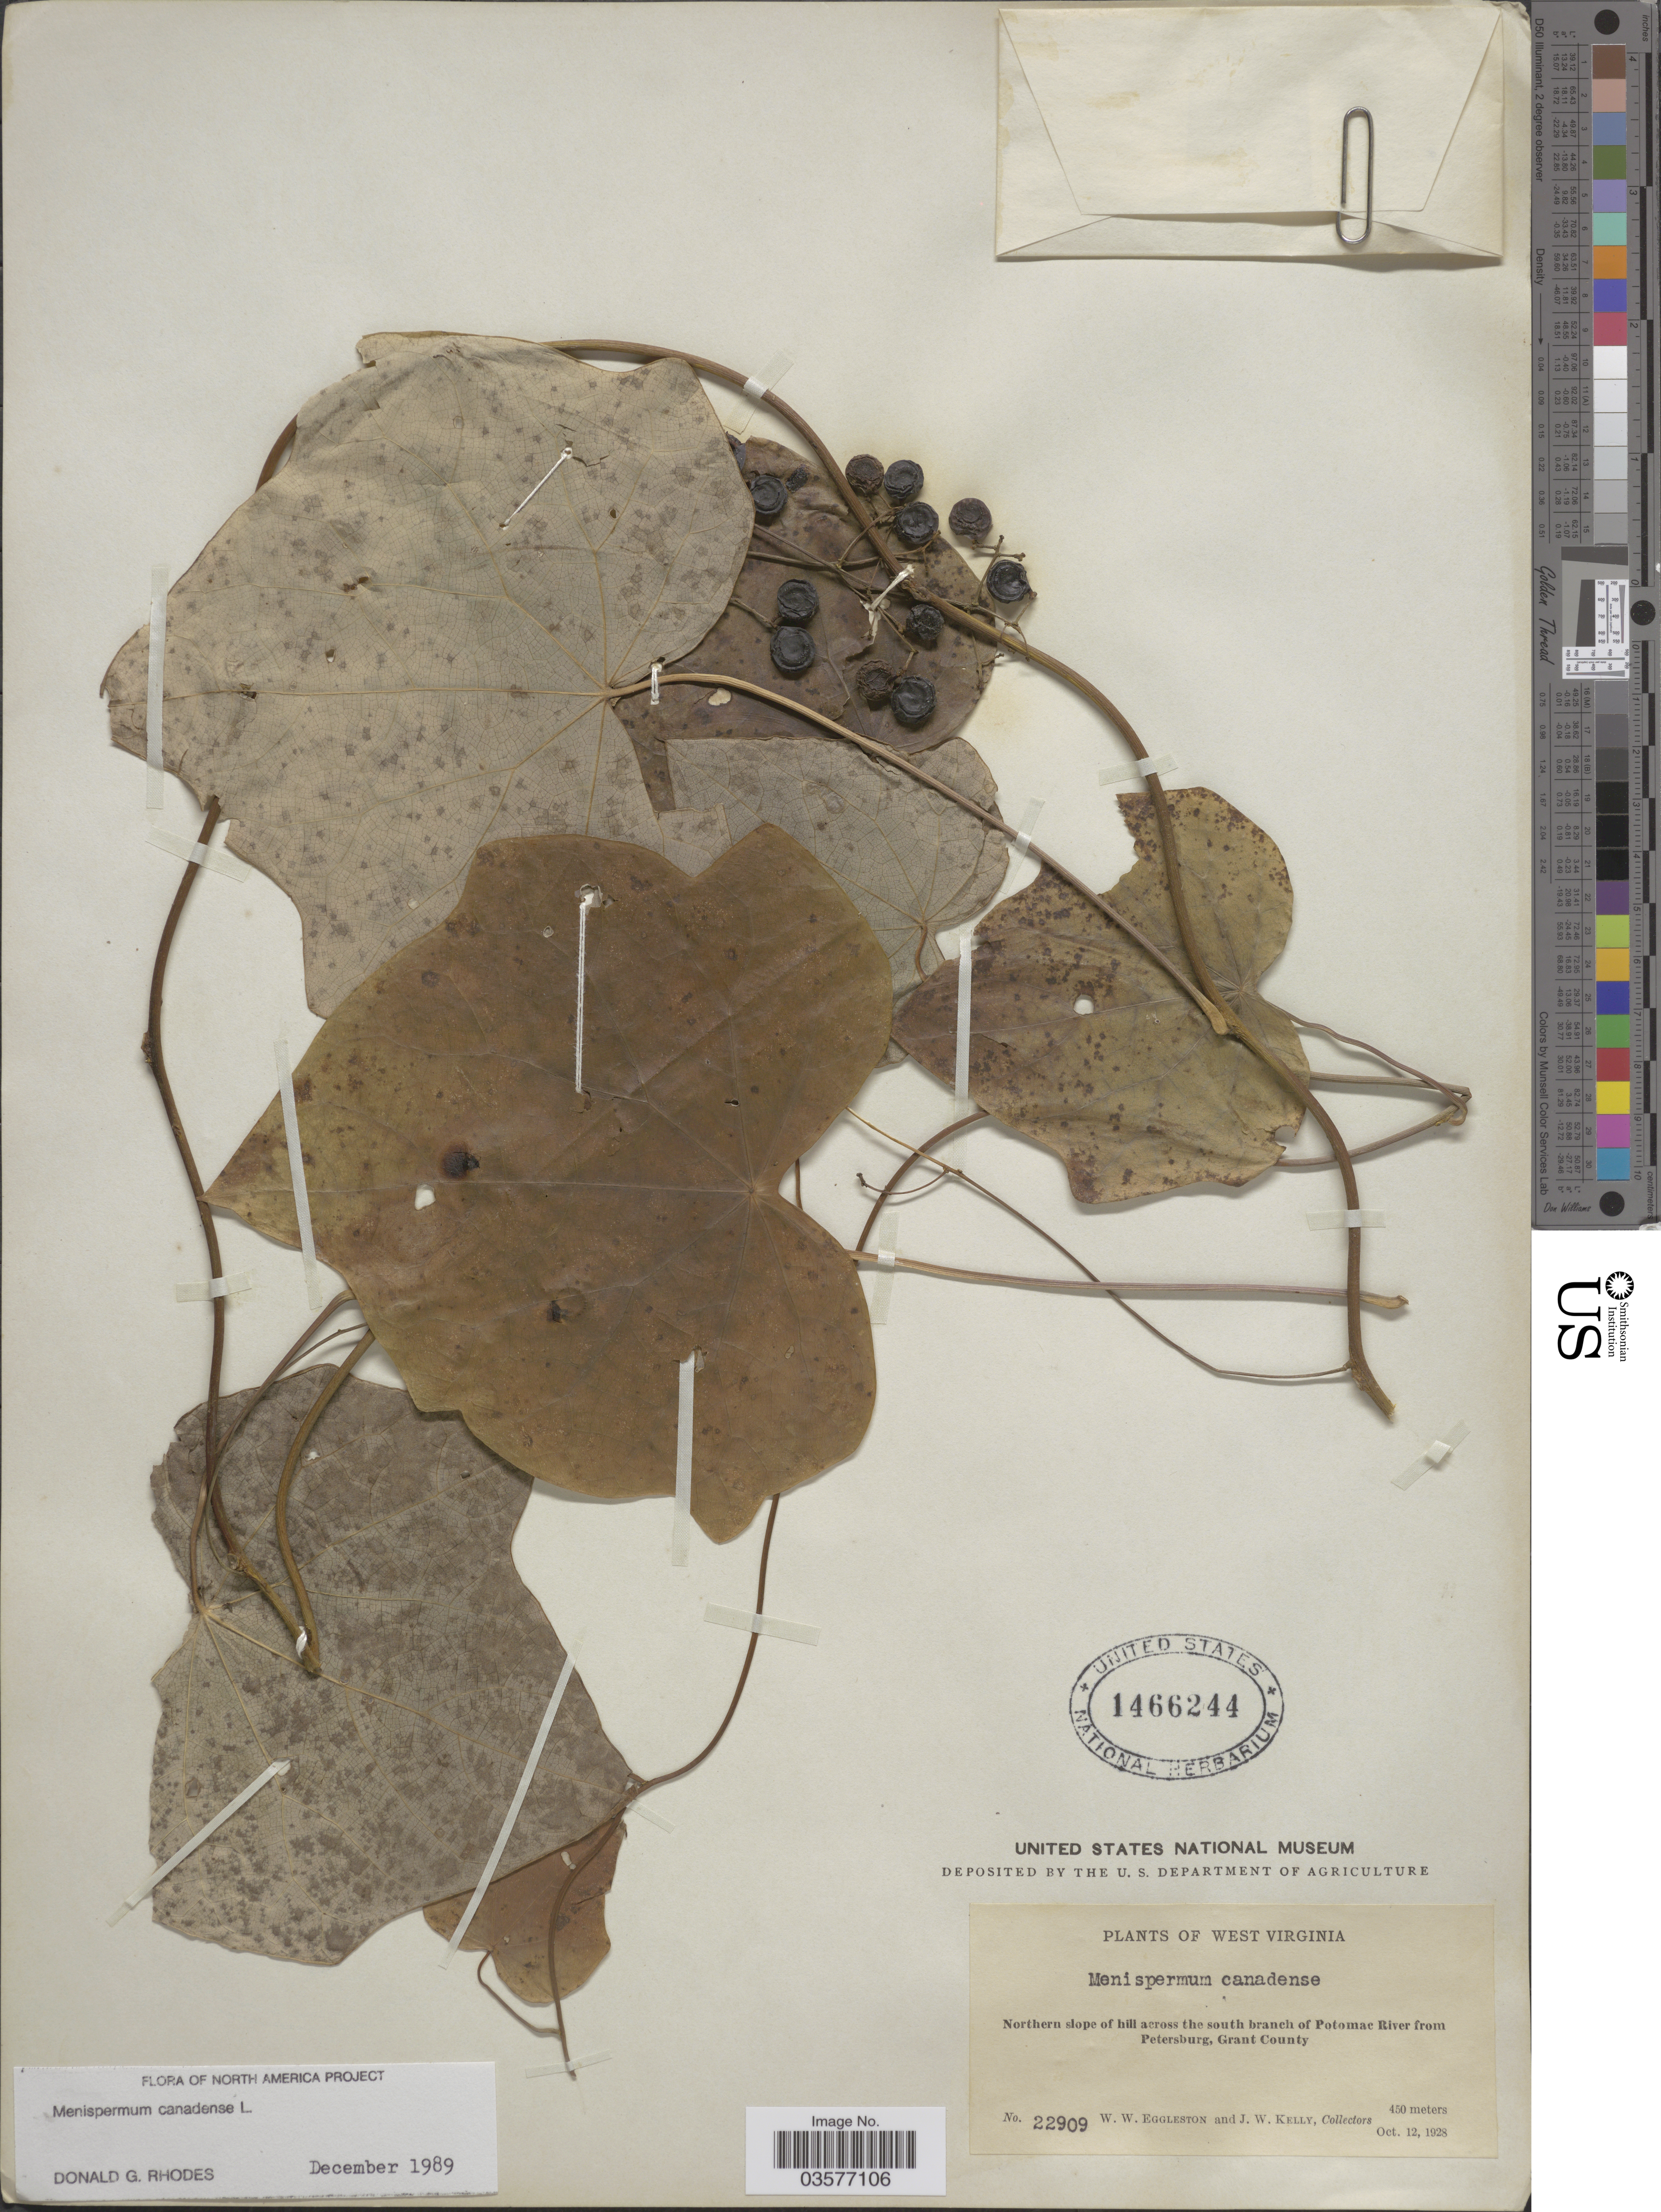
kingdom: Plantae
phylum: Tracheophyta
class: Magnoliopsida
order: Ranunculales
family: Menispermaceae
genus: Menispermum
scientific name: Menispermum canadense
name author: L.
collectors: W. W. Eggleston & J. Kelly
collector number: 22909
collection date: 1928-10-12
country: United States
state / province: West Virginia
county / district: Grant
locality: Northern slope of hill across the south branch of Potomac River from Petersburg, Grant County.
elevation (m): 450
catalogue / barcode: US 1466244